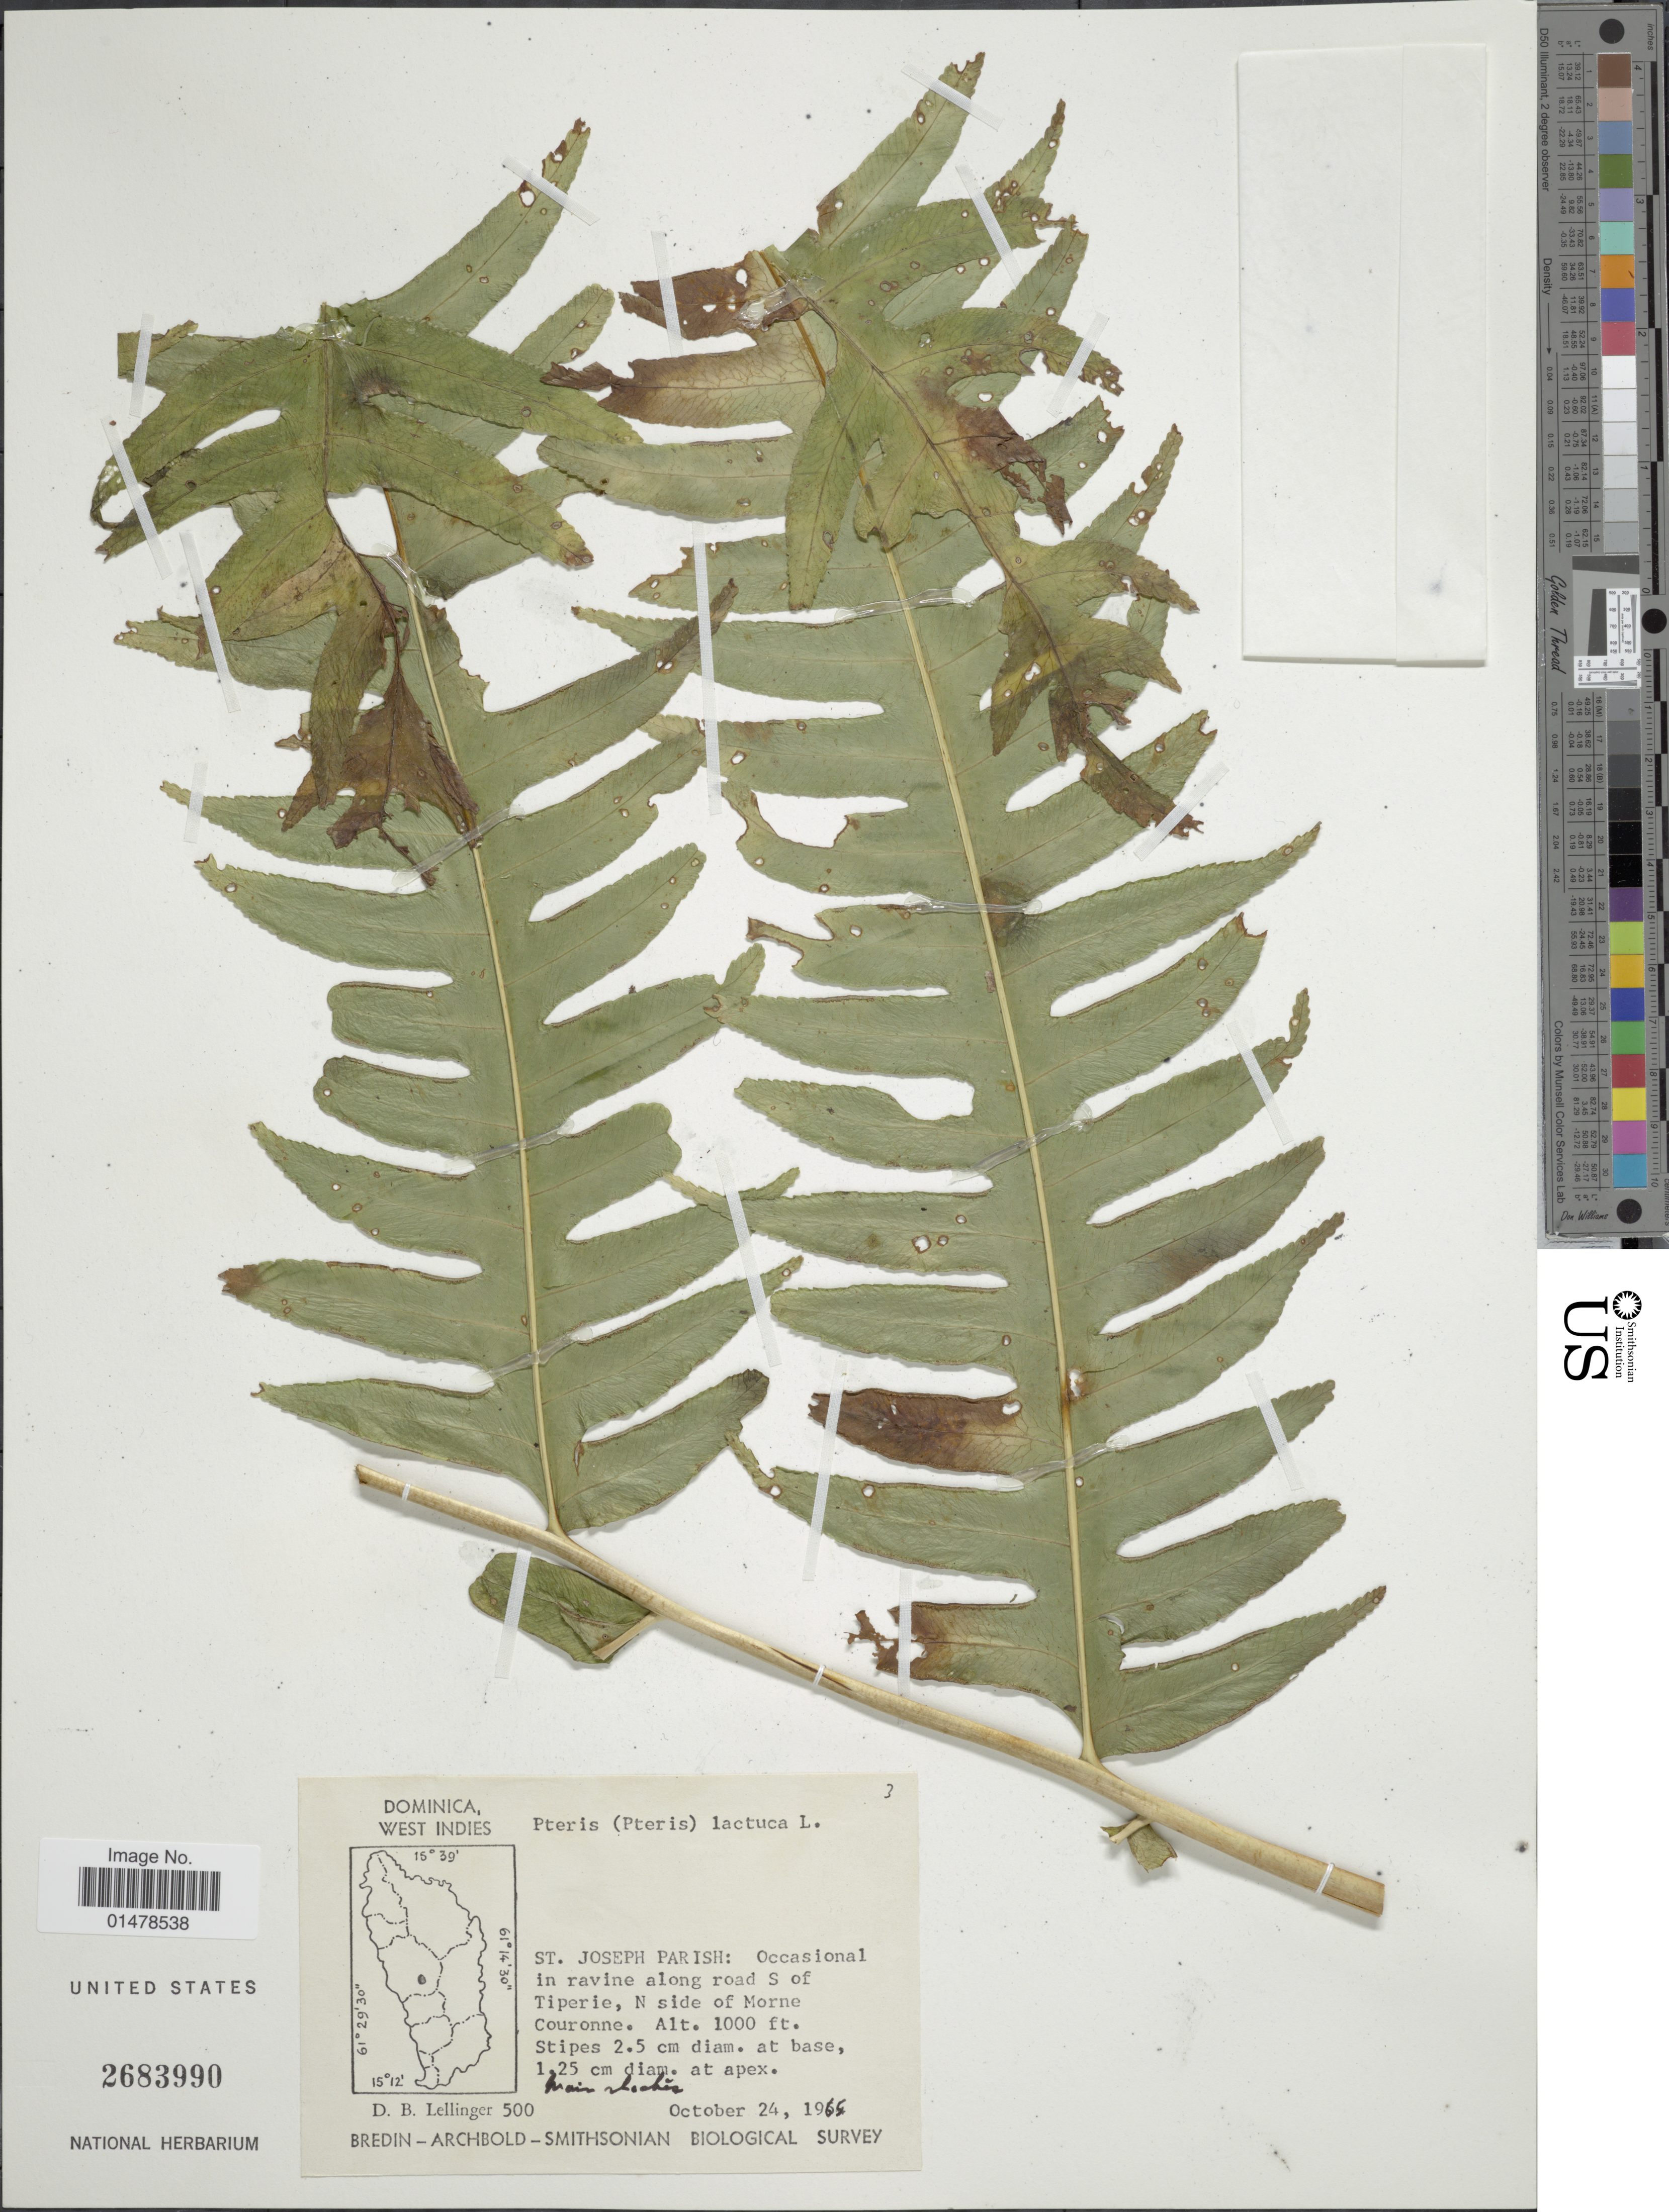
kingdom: Plantae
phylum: Tracheophyta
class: Polypodiopsida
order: Polypodiales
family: Pteridaceae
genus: Pteris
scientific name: Pteris arborea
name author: L.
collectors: D. B. Lellinger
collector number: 500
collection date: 1965-10-24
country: Dominica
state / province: St. Joseph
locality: St Joseph Parish: Occasional in ravine along road S of Tiperie, N side of Morne Couronne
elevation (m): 305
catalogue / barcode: US 2683990